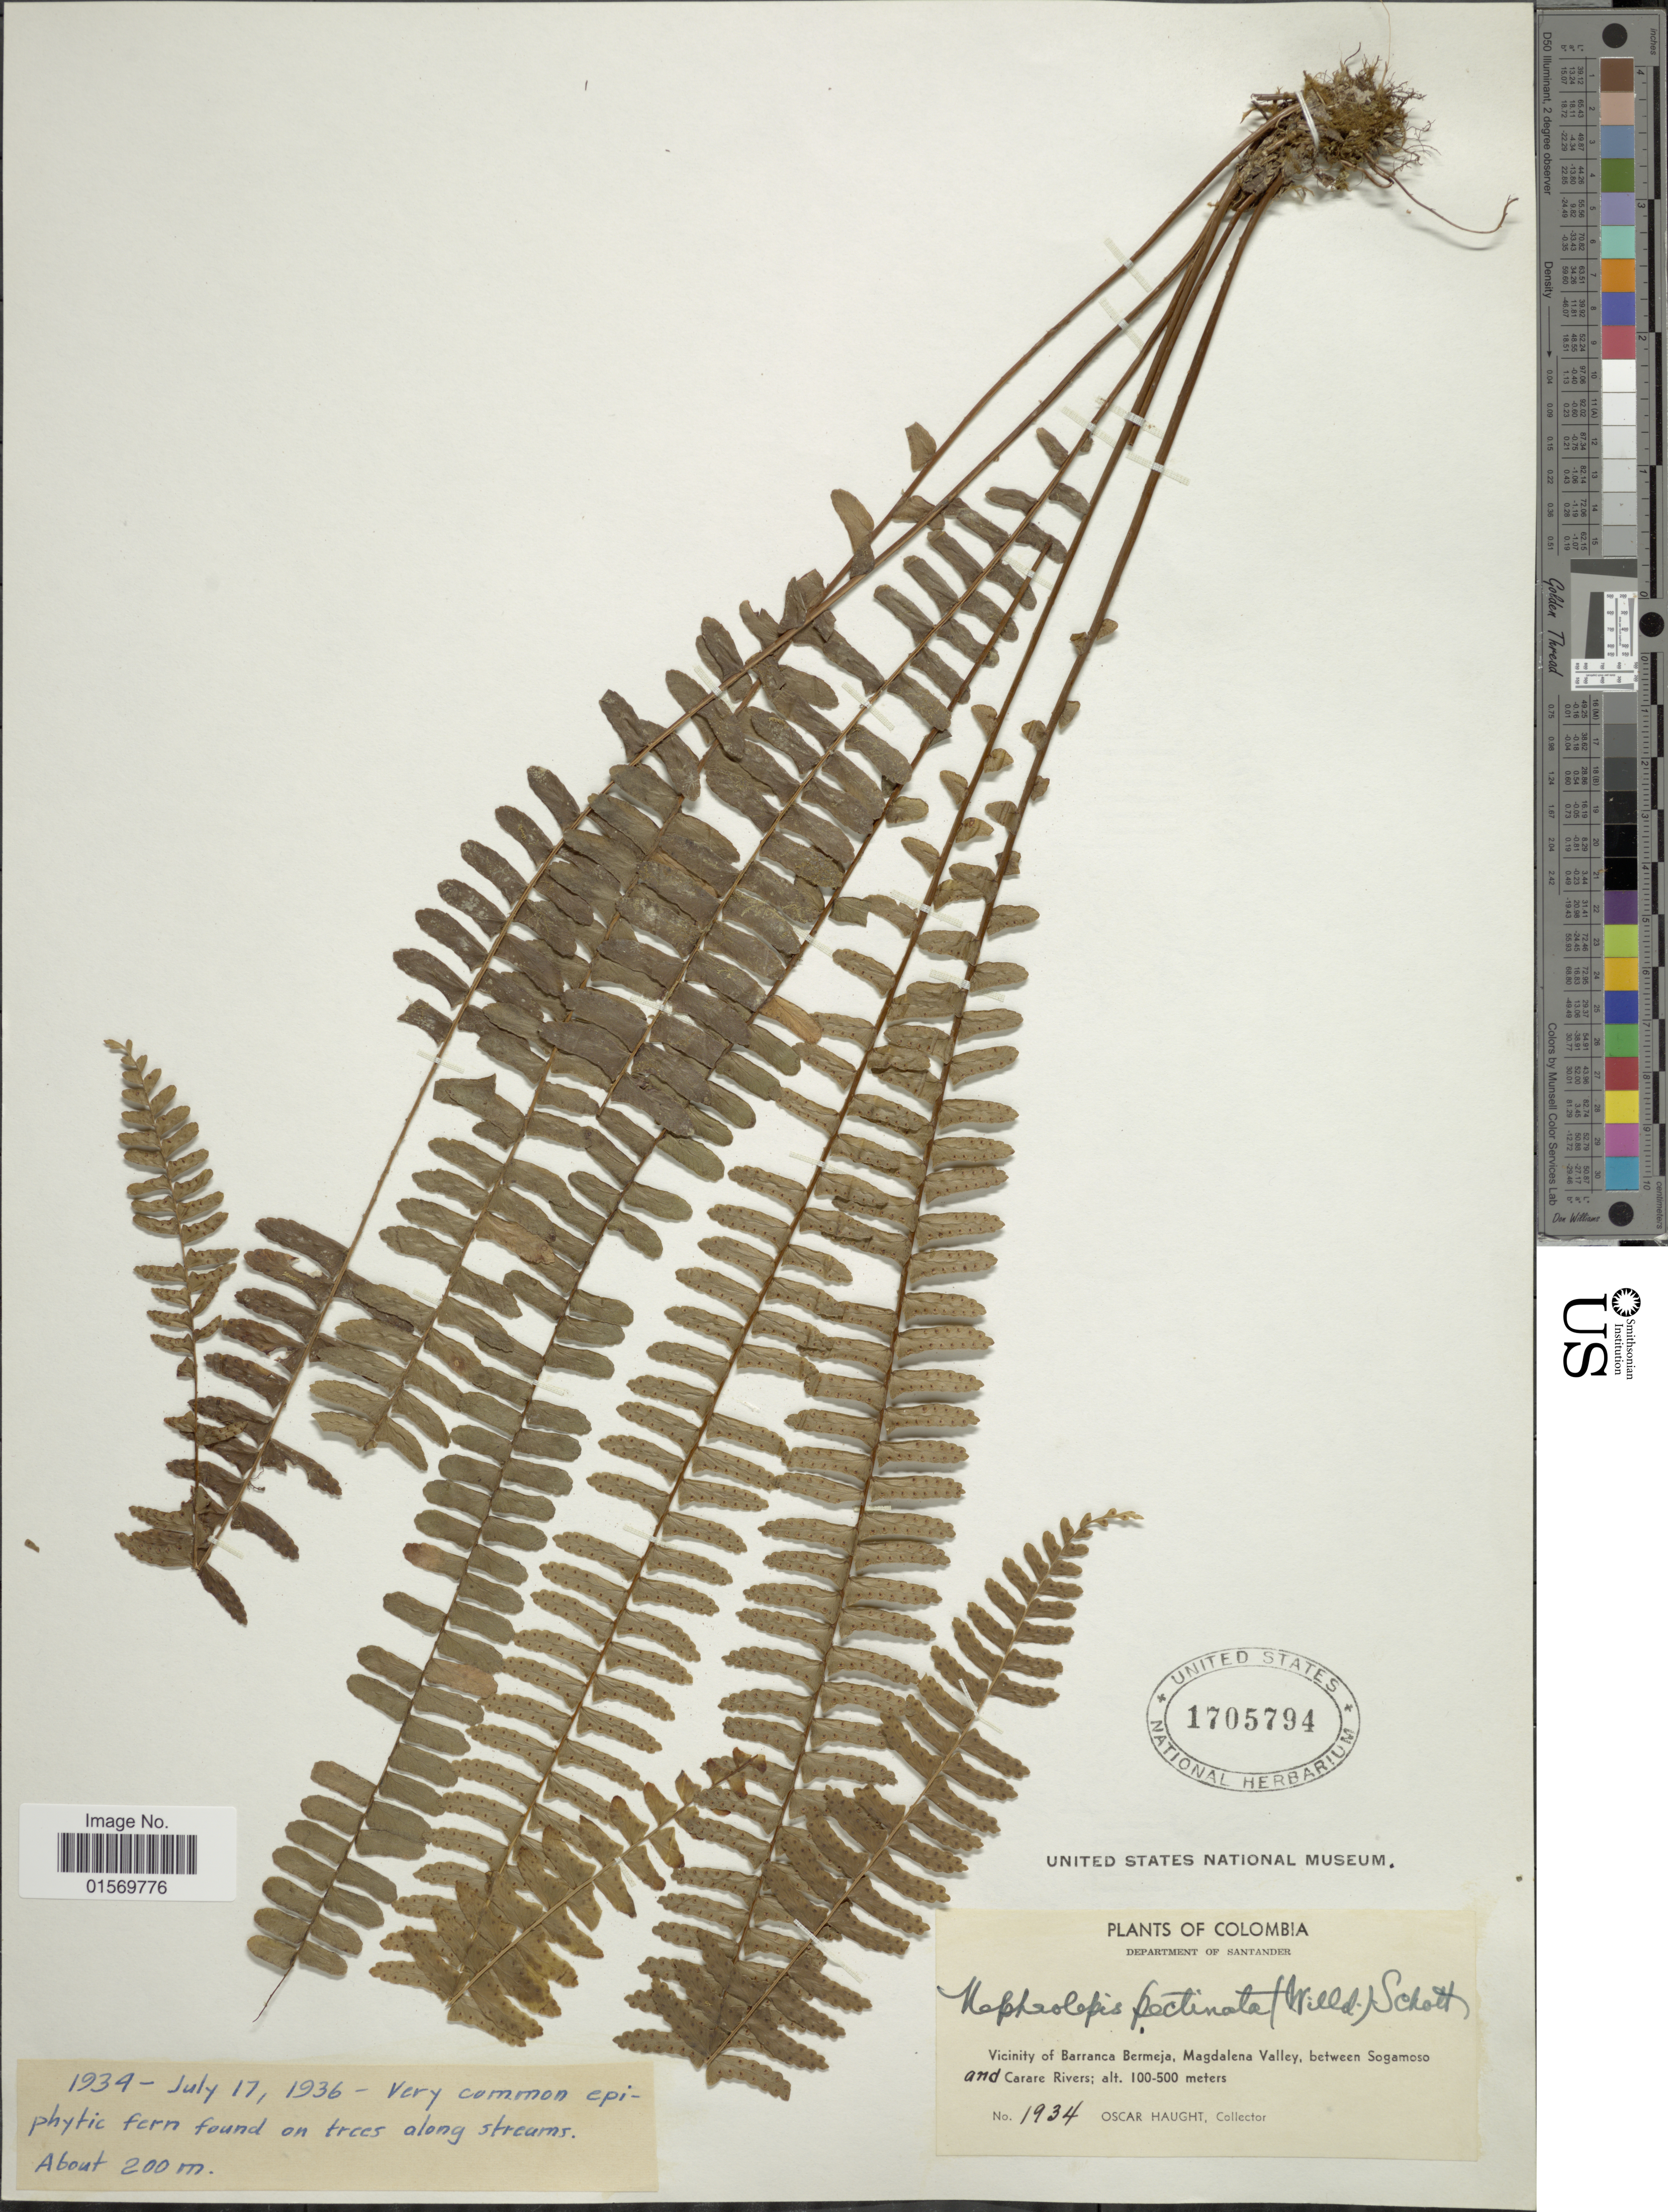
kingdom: Plantae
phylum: Tracheophyta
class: Polypodiopsida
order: Polypodiales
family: Nephrolepidaceae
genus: Nephrolepis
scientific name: Nephrolepis pectinata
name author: (Willd.) Schott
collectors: O. L. Haught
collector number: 1934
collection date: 1936-07-17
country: Colombia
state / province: Santander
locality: Vicinity of Barranca Bermeja, Magdalena Valley, between Sogamoso and Carare River.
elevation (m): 200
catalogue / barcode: US 1705794